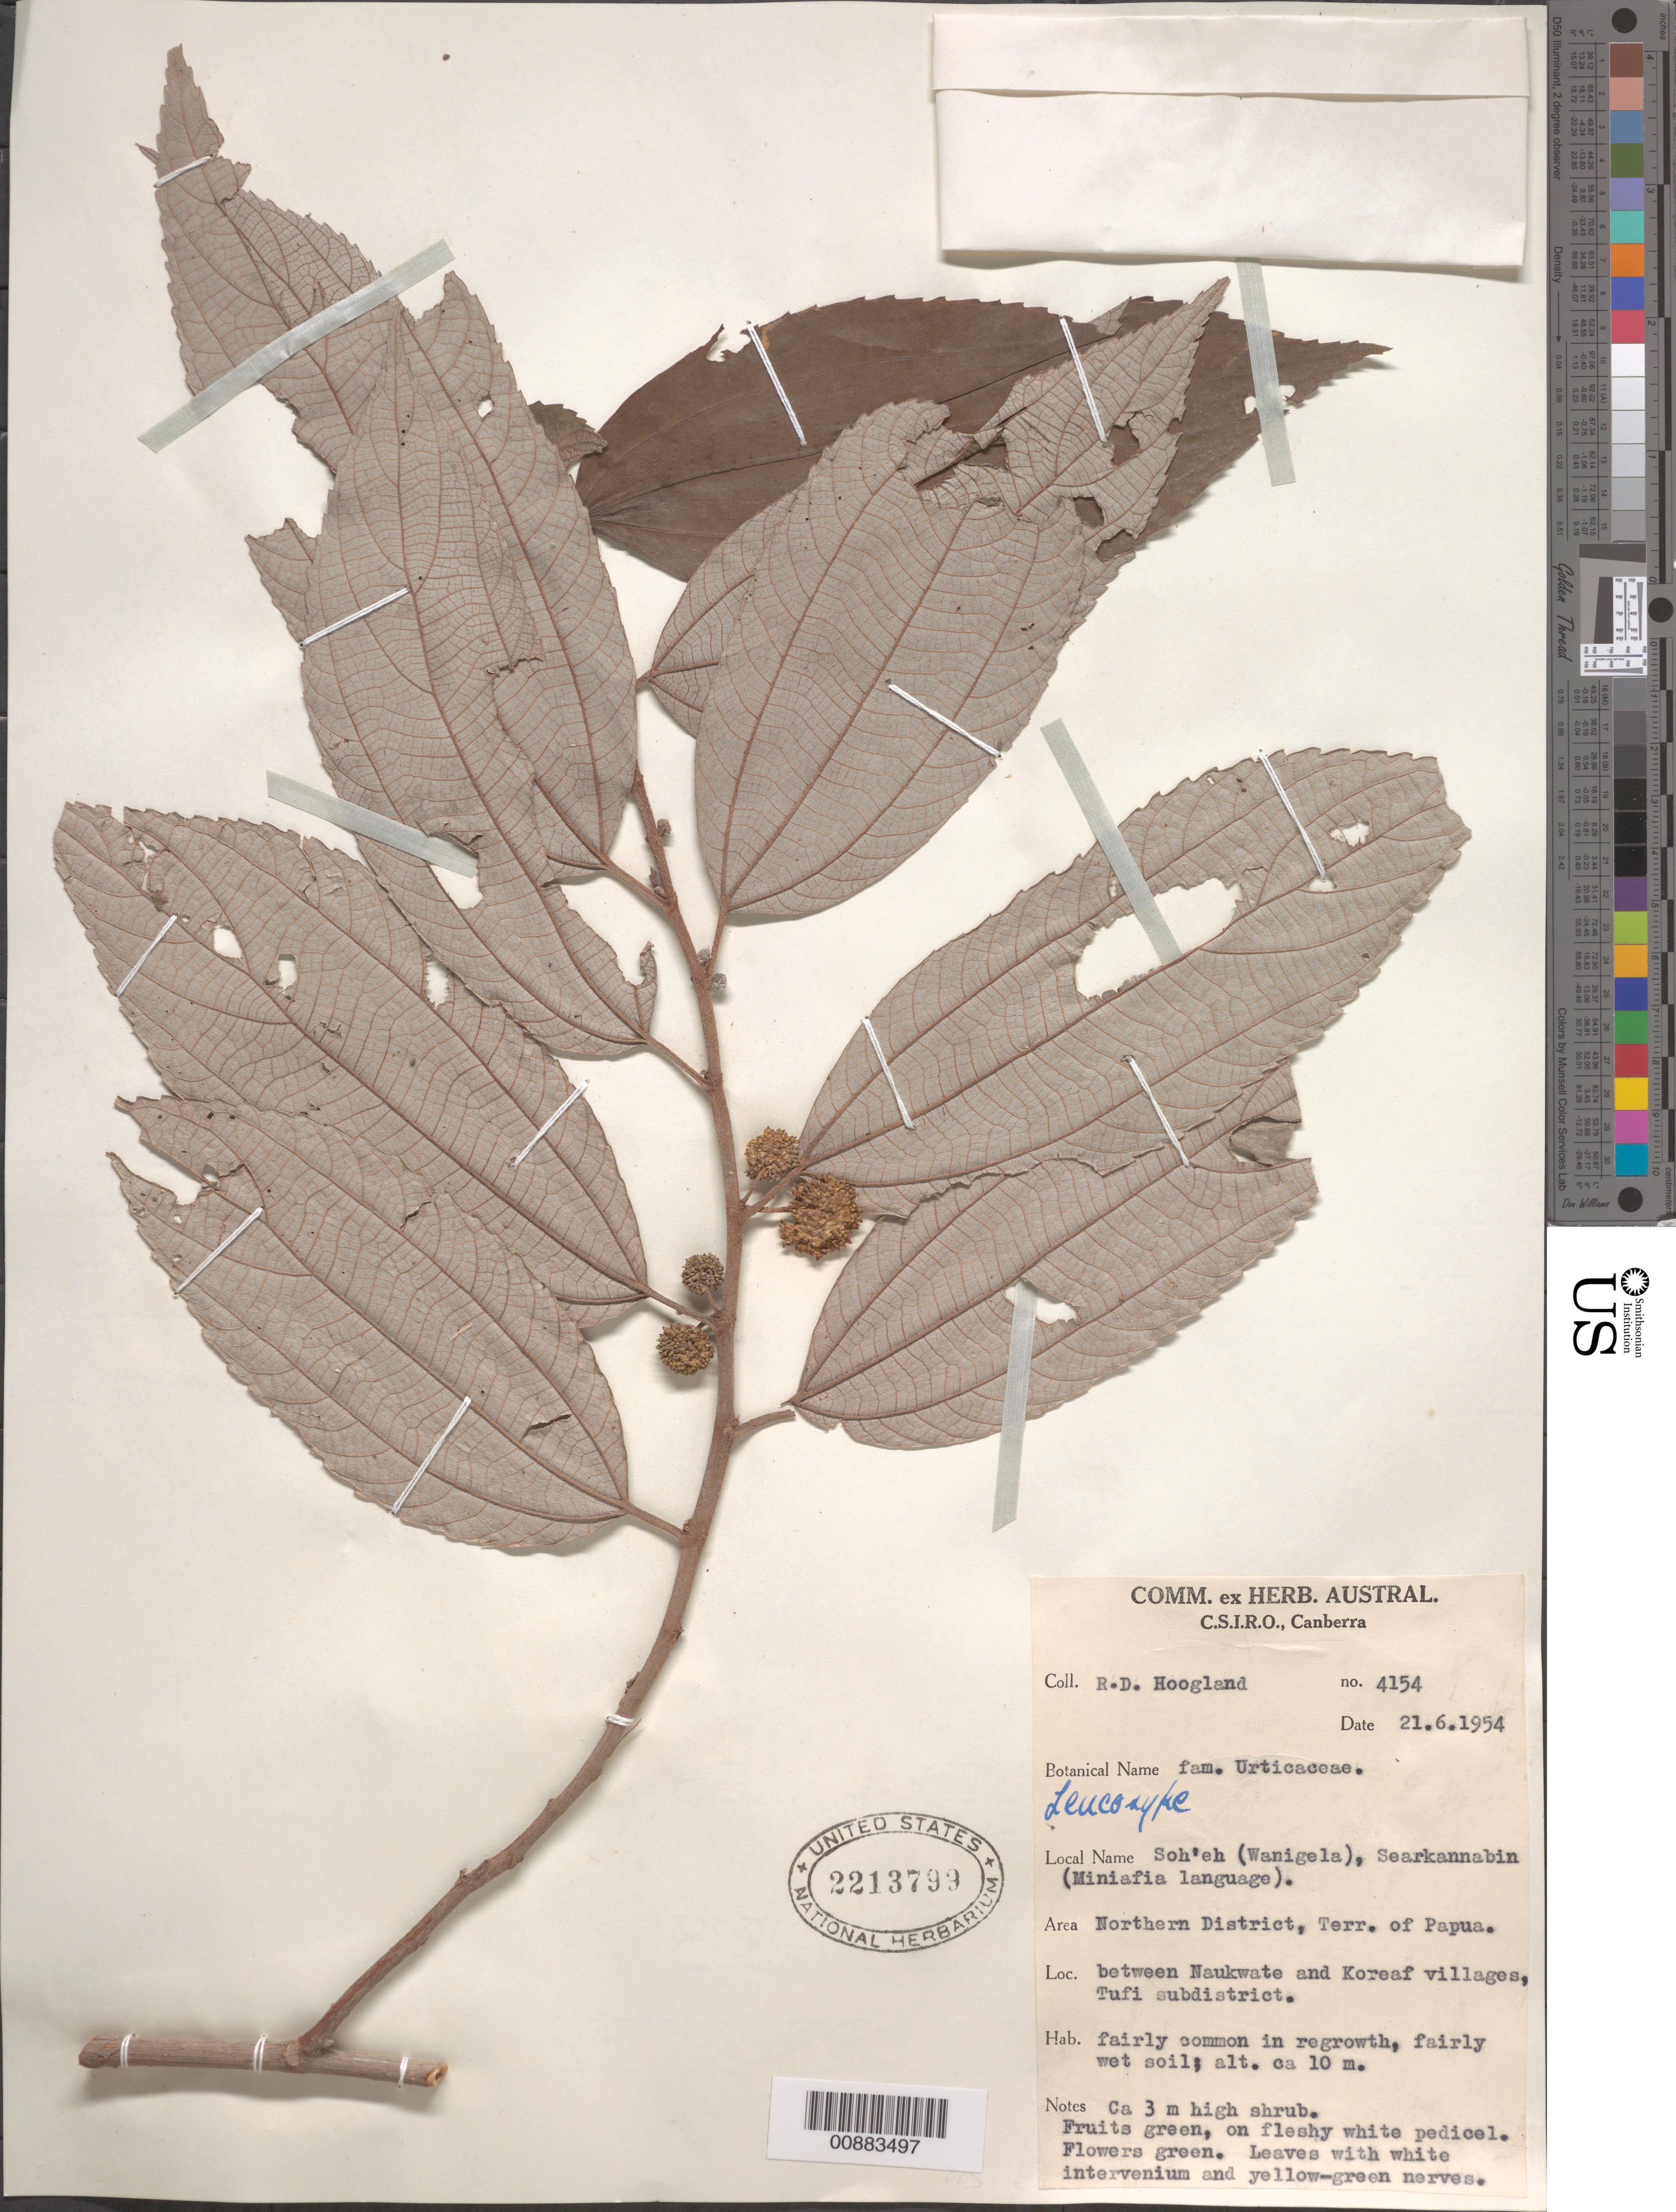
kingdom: Plantae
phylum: Tracheophyta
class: Magnoliopsida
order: Rosales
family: Urticaceae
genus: Leucosyke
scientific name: Leucosyke sp.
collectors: R. D. Hoogland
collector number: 4154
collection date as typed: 21 Jun 1954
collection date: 1954-06-21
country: Papua New Guinea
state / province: Northern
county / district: Tufi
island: New Guinea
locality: Between Naukwate and Koreof villages, Tufi subdistrict.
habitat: fairly common in regrowth, fairly wet soil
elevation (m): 10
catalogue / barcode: US 2213799